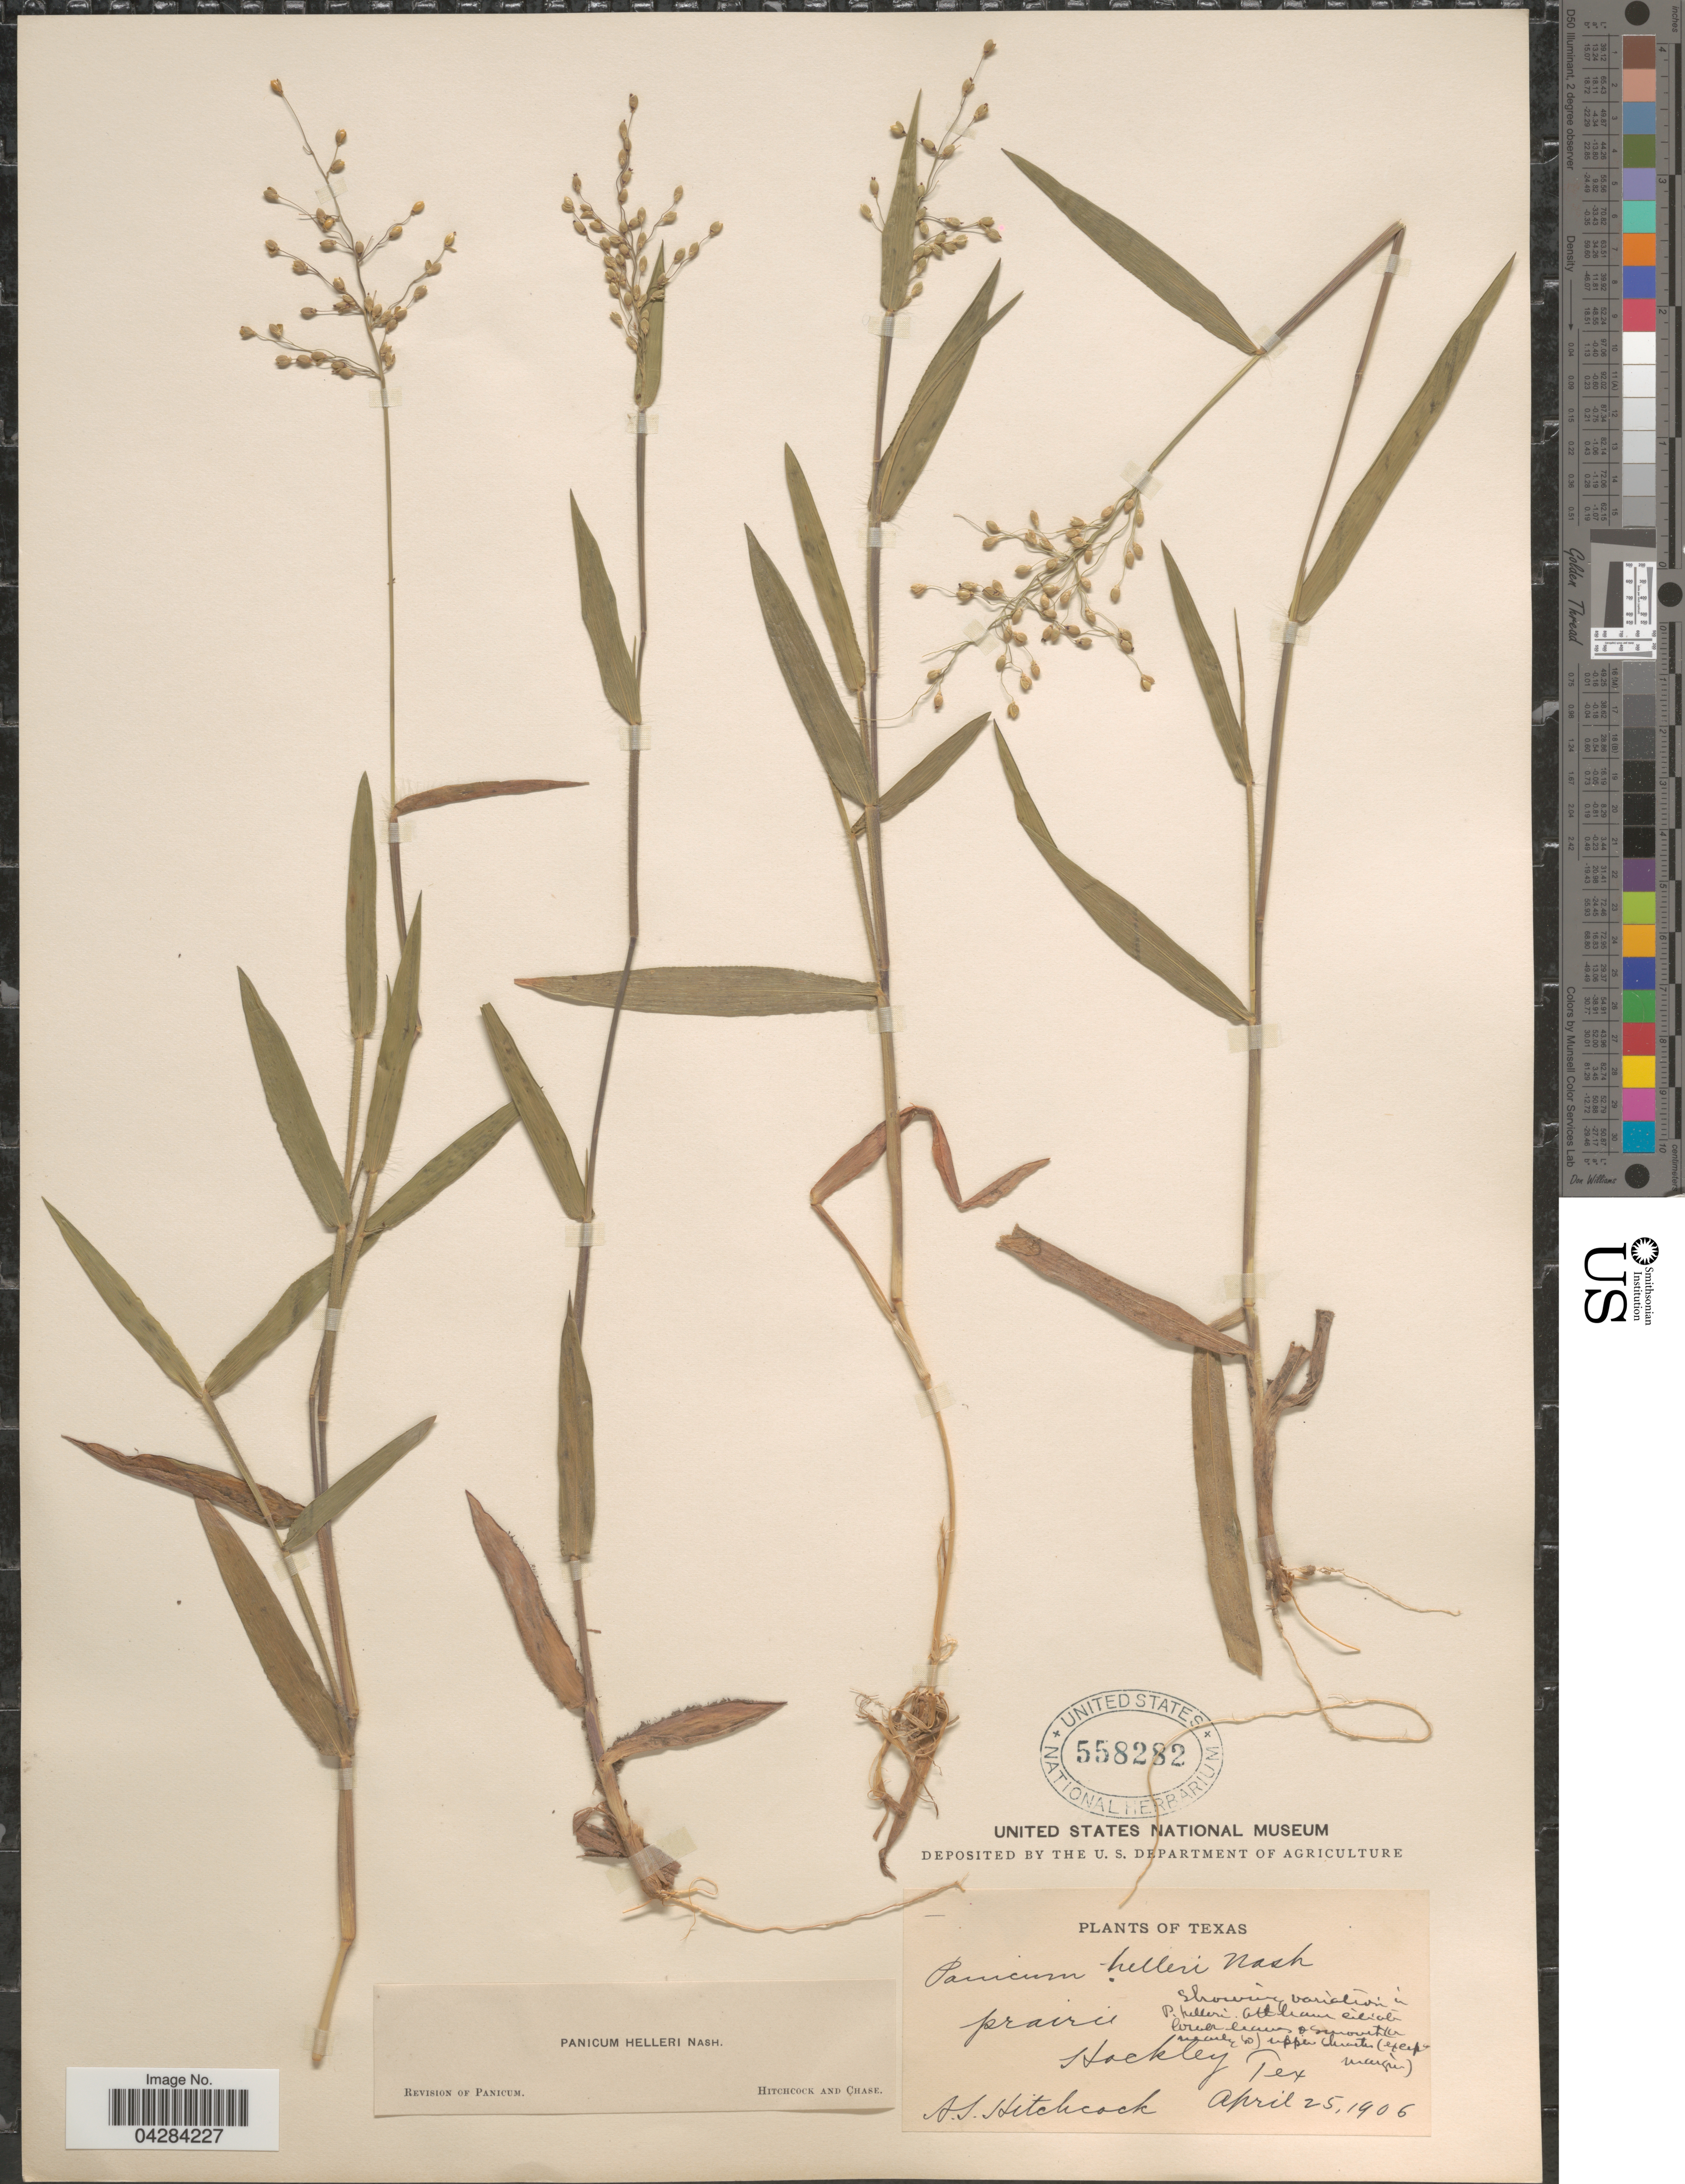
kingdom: Plantae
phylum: Tracheophyta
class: Liliopsida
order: Poales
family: Poaceae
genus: Dichanthelium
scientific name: Dichanthelium oligosanthes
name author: (Schult.) Gould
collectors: A. S. Hitchcock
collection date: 1906-04-25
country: United States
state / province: Texas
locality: Prairie. Hockley.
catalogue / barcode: US 558282